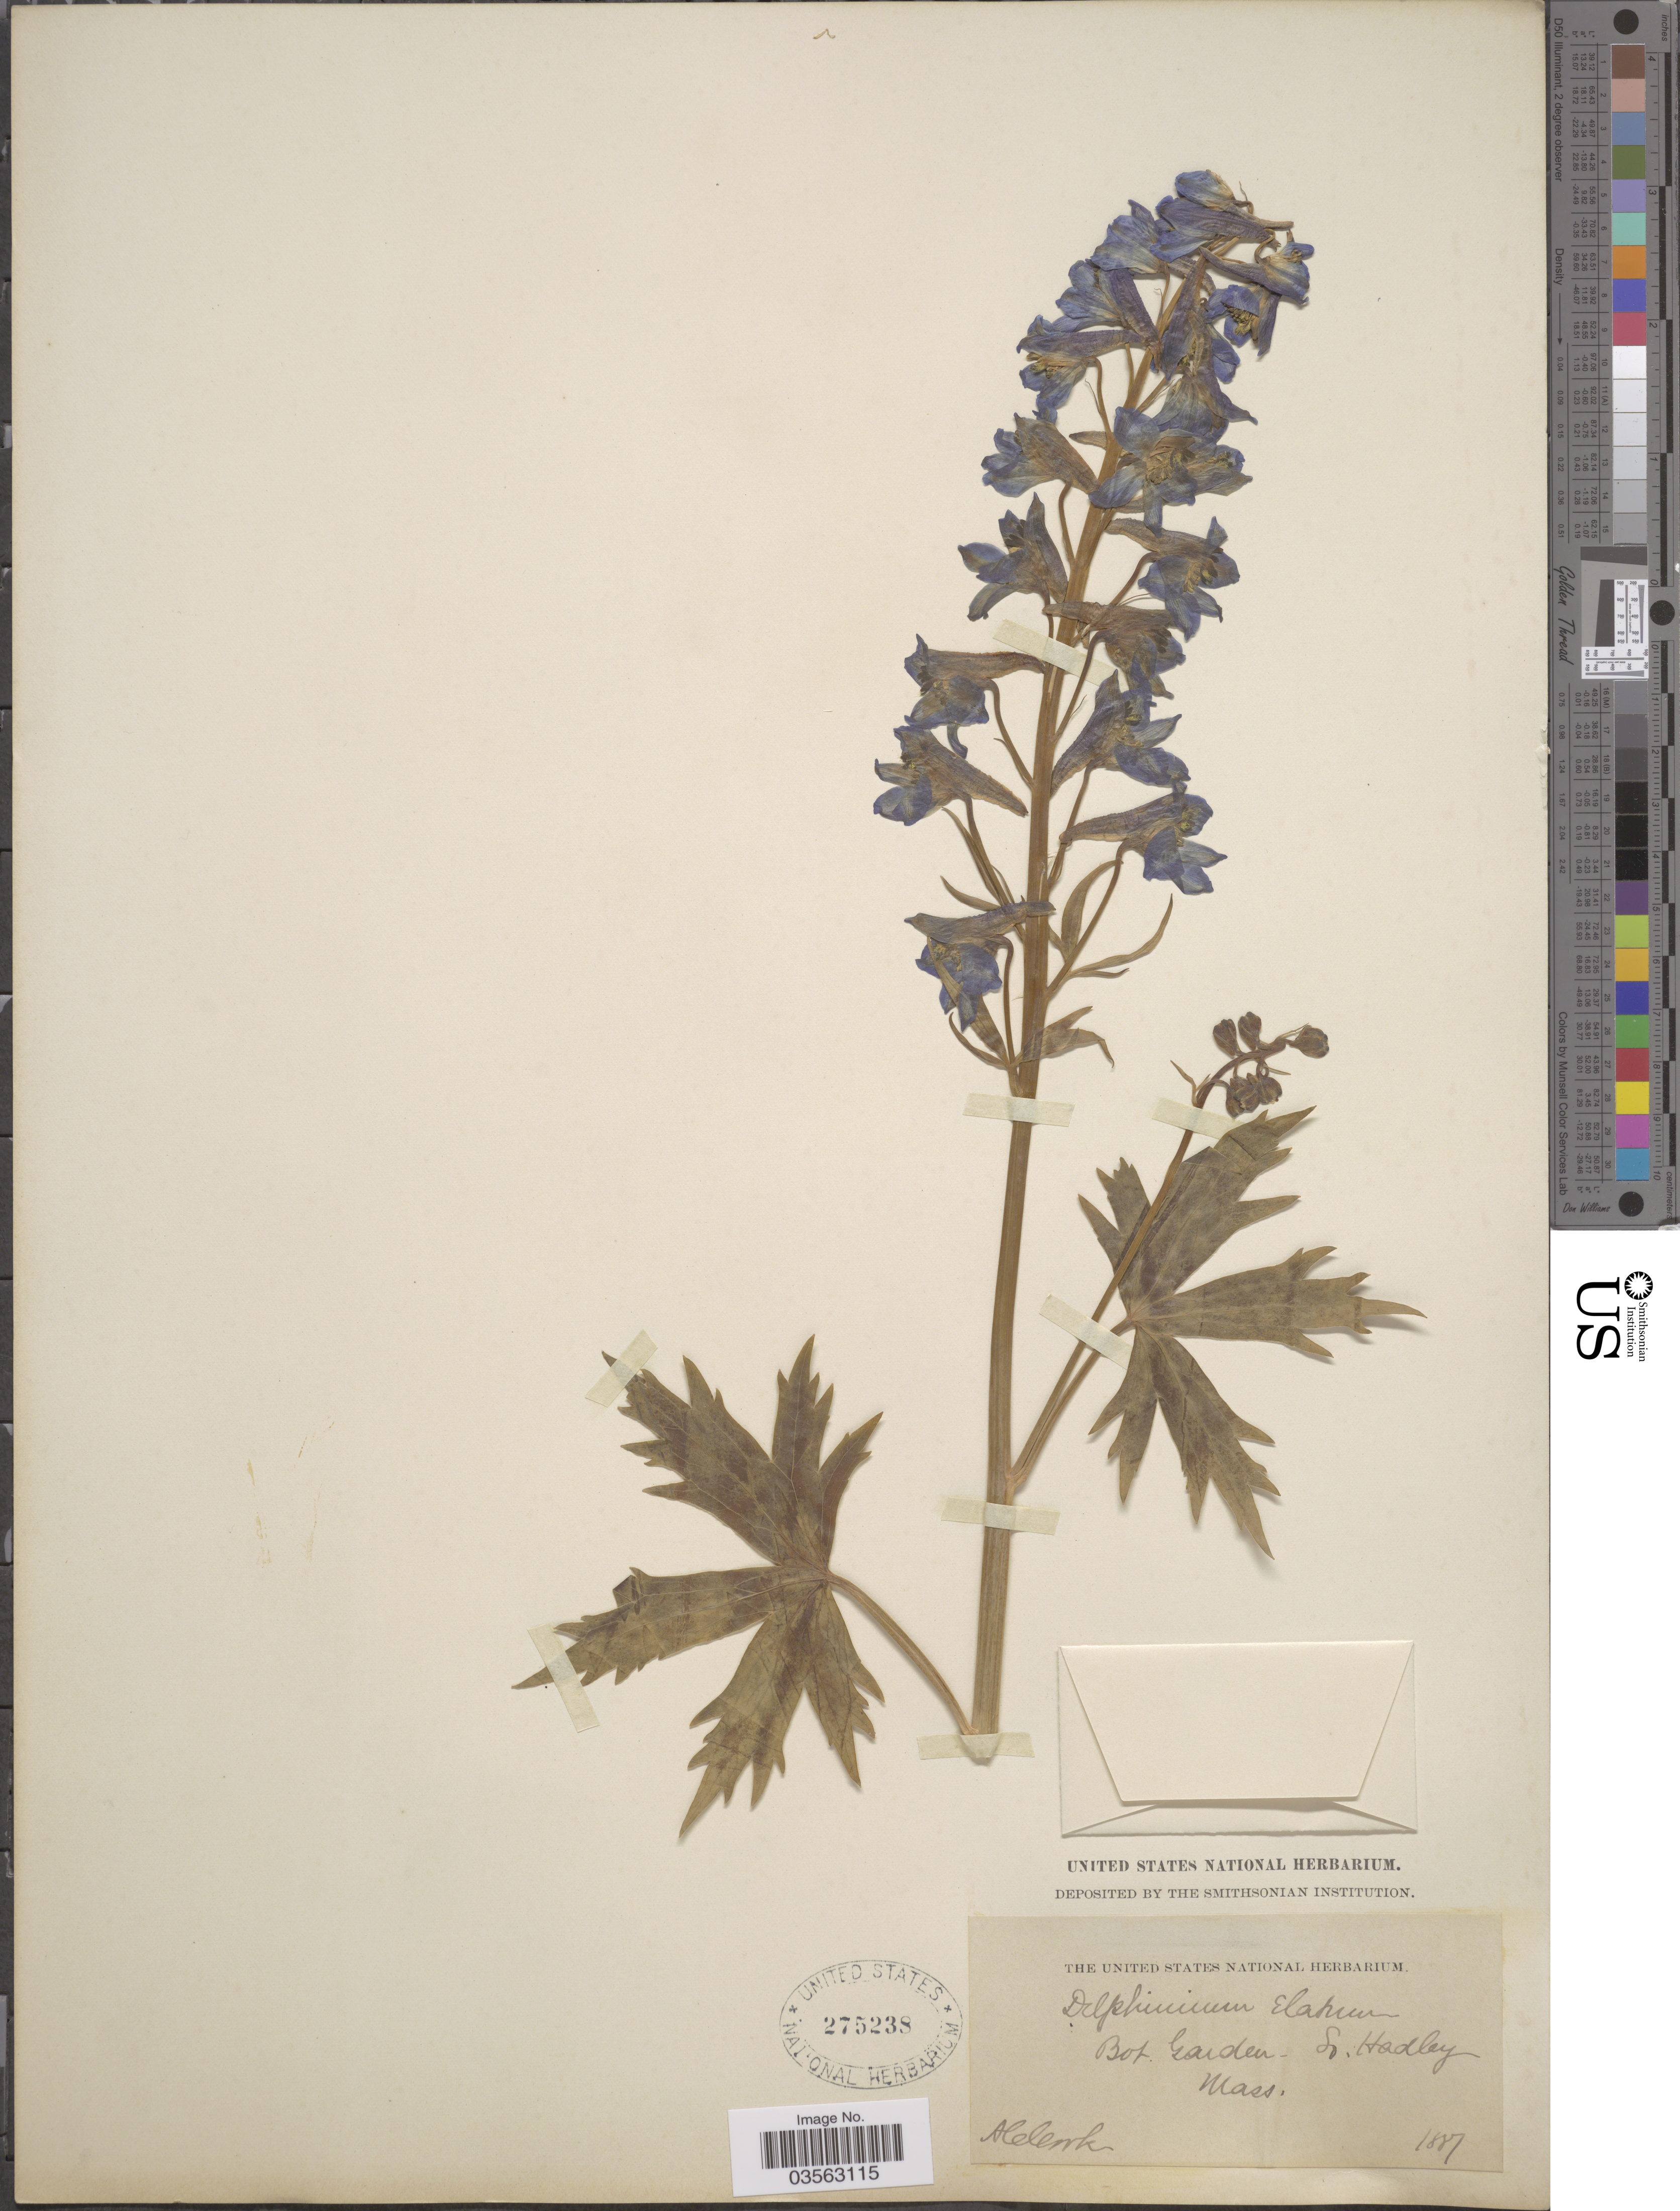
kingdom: Plantae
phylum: Tracheophyta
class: Magnoliopsida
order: Ranunculales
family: Ranunculaceae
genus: Delphinium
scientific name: Delphinium elatum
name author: L.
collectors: A. Cook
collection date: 1887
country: United States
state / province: Massachusetts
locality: Bot. Garden-So. Hadley.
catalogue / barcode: US 275238